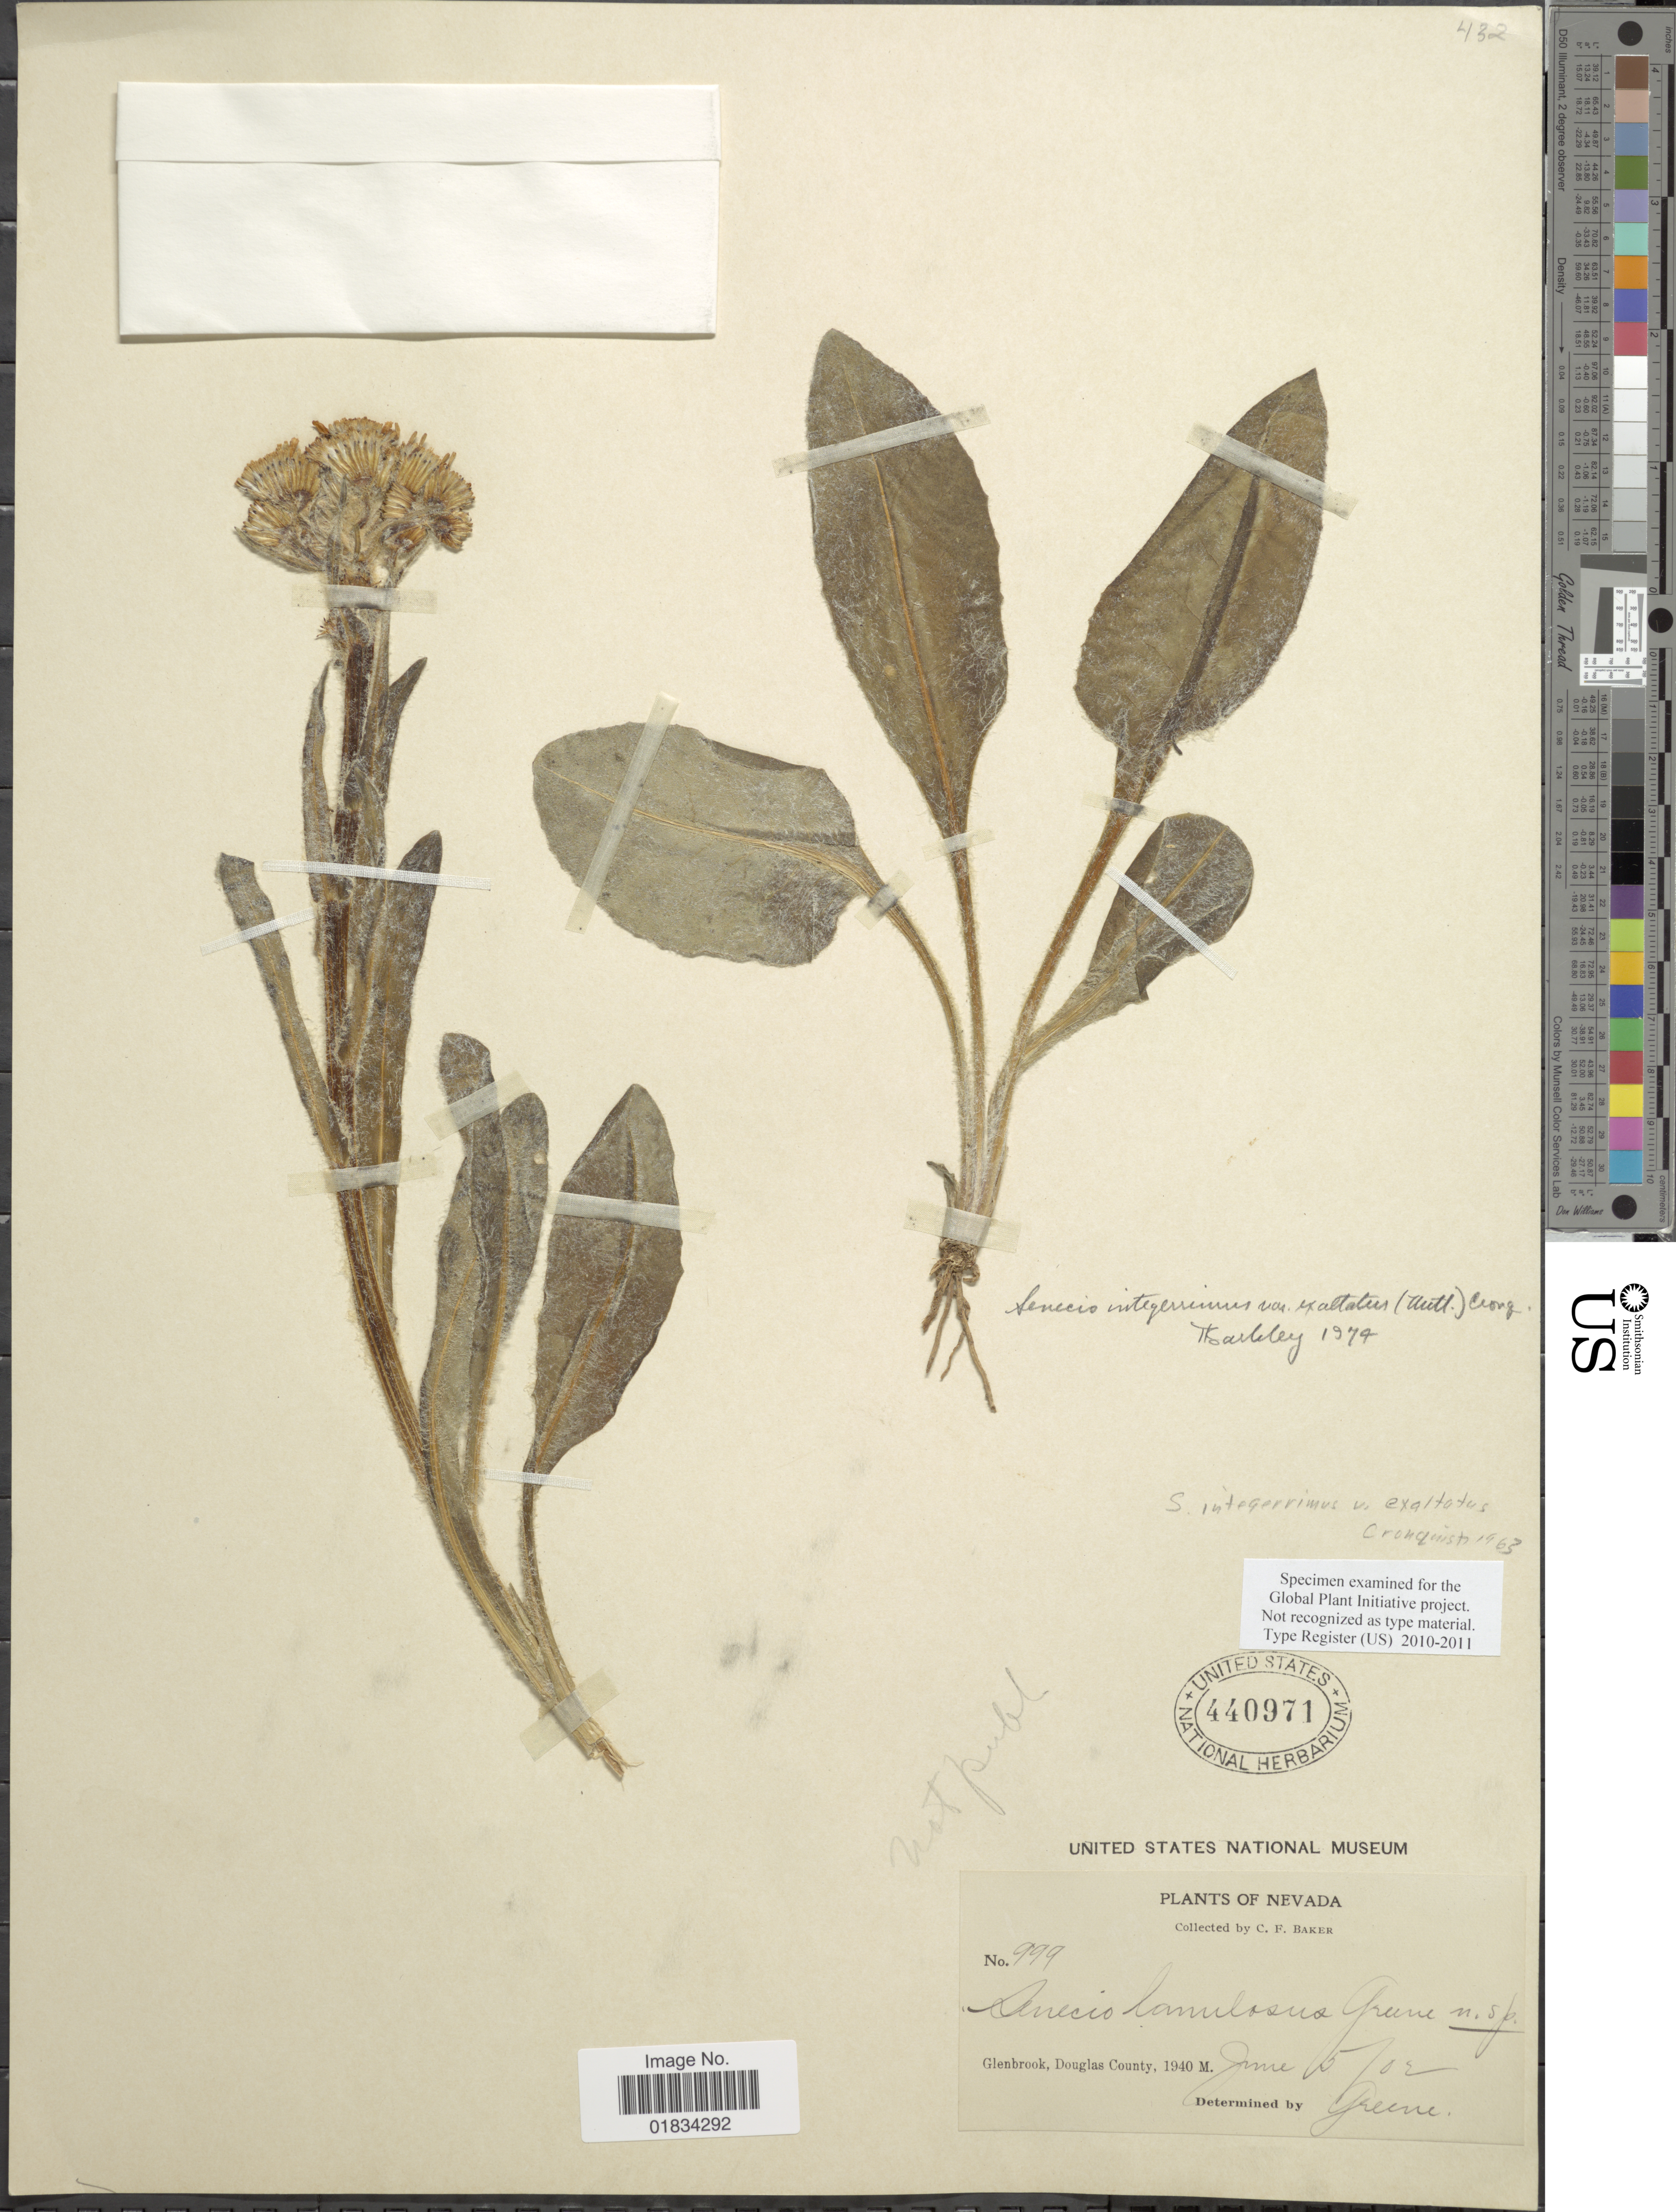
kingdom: Plantae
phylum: Tracheophyta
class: Magnoliopsida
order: Asterales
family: Asteraceae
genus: Senecio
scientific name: Senecio integerrimus var. exaltatus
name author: (Nutt.) Cronq.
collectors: C. F. Baker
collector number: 999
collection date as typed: Transcribed d/m/y: 5/6/2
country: United States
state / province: Nevada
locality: Glenbrook, Douglas County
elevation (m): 1940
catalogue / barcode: US 440971